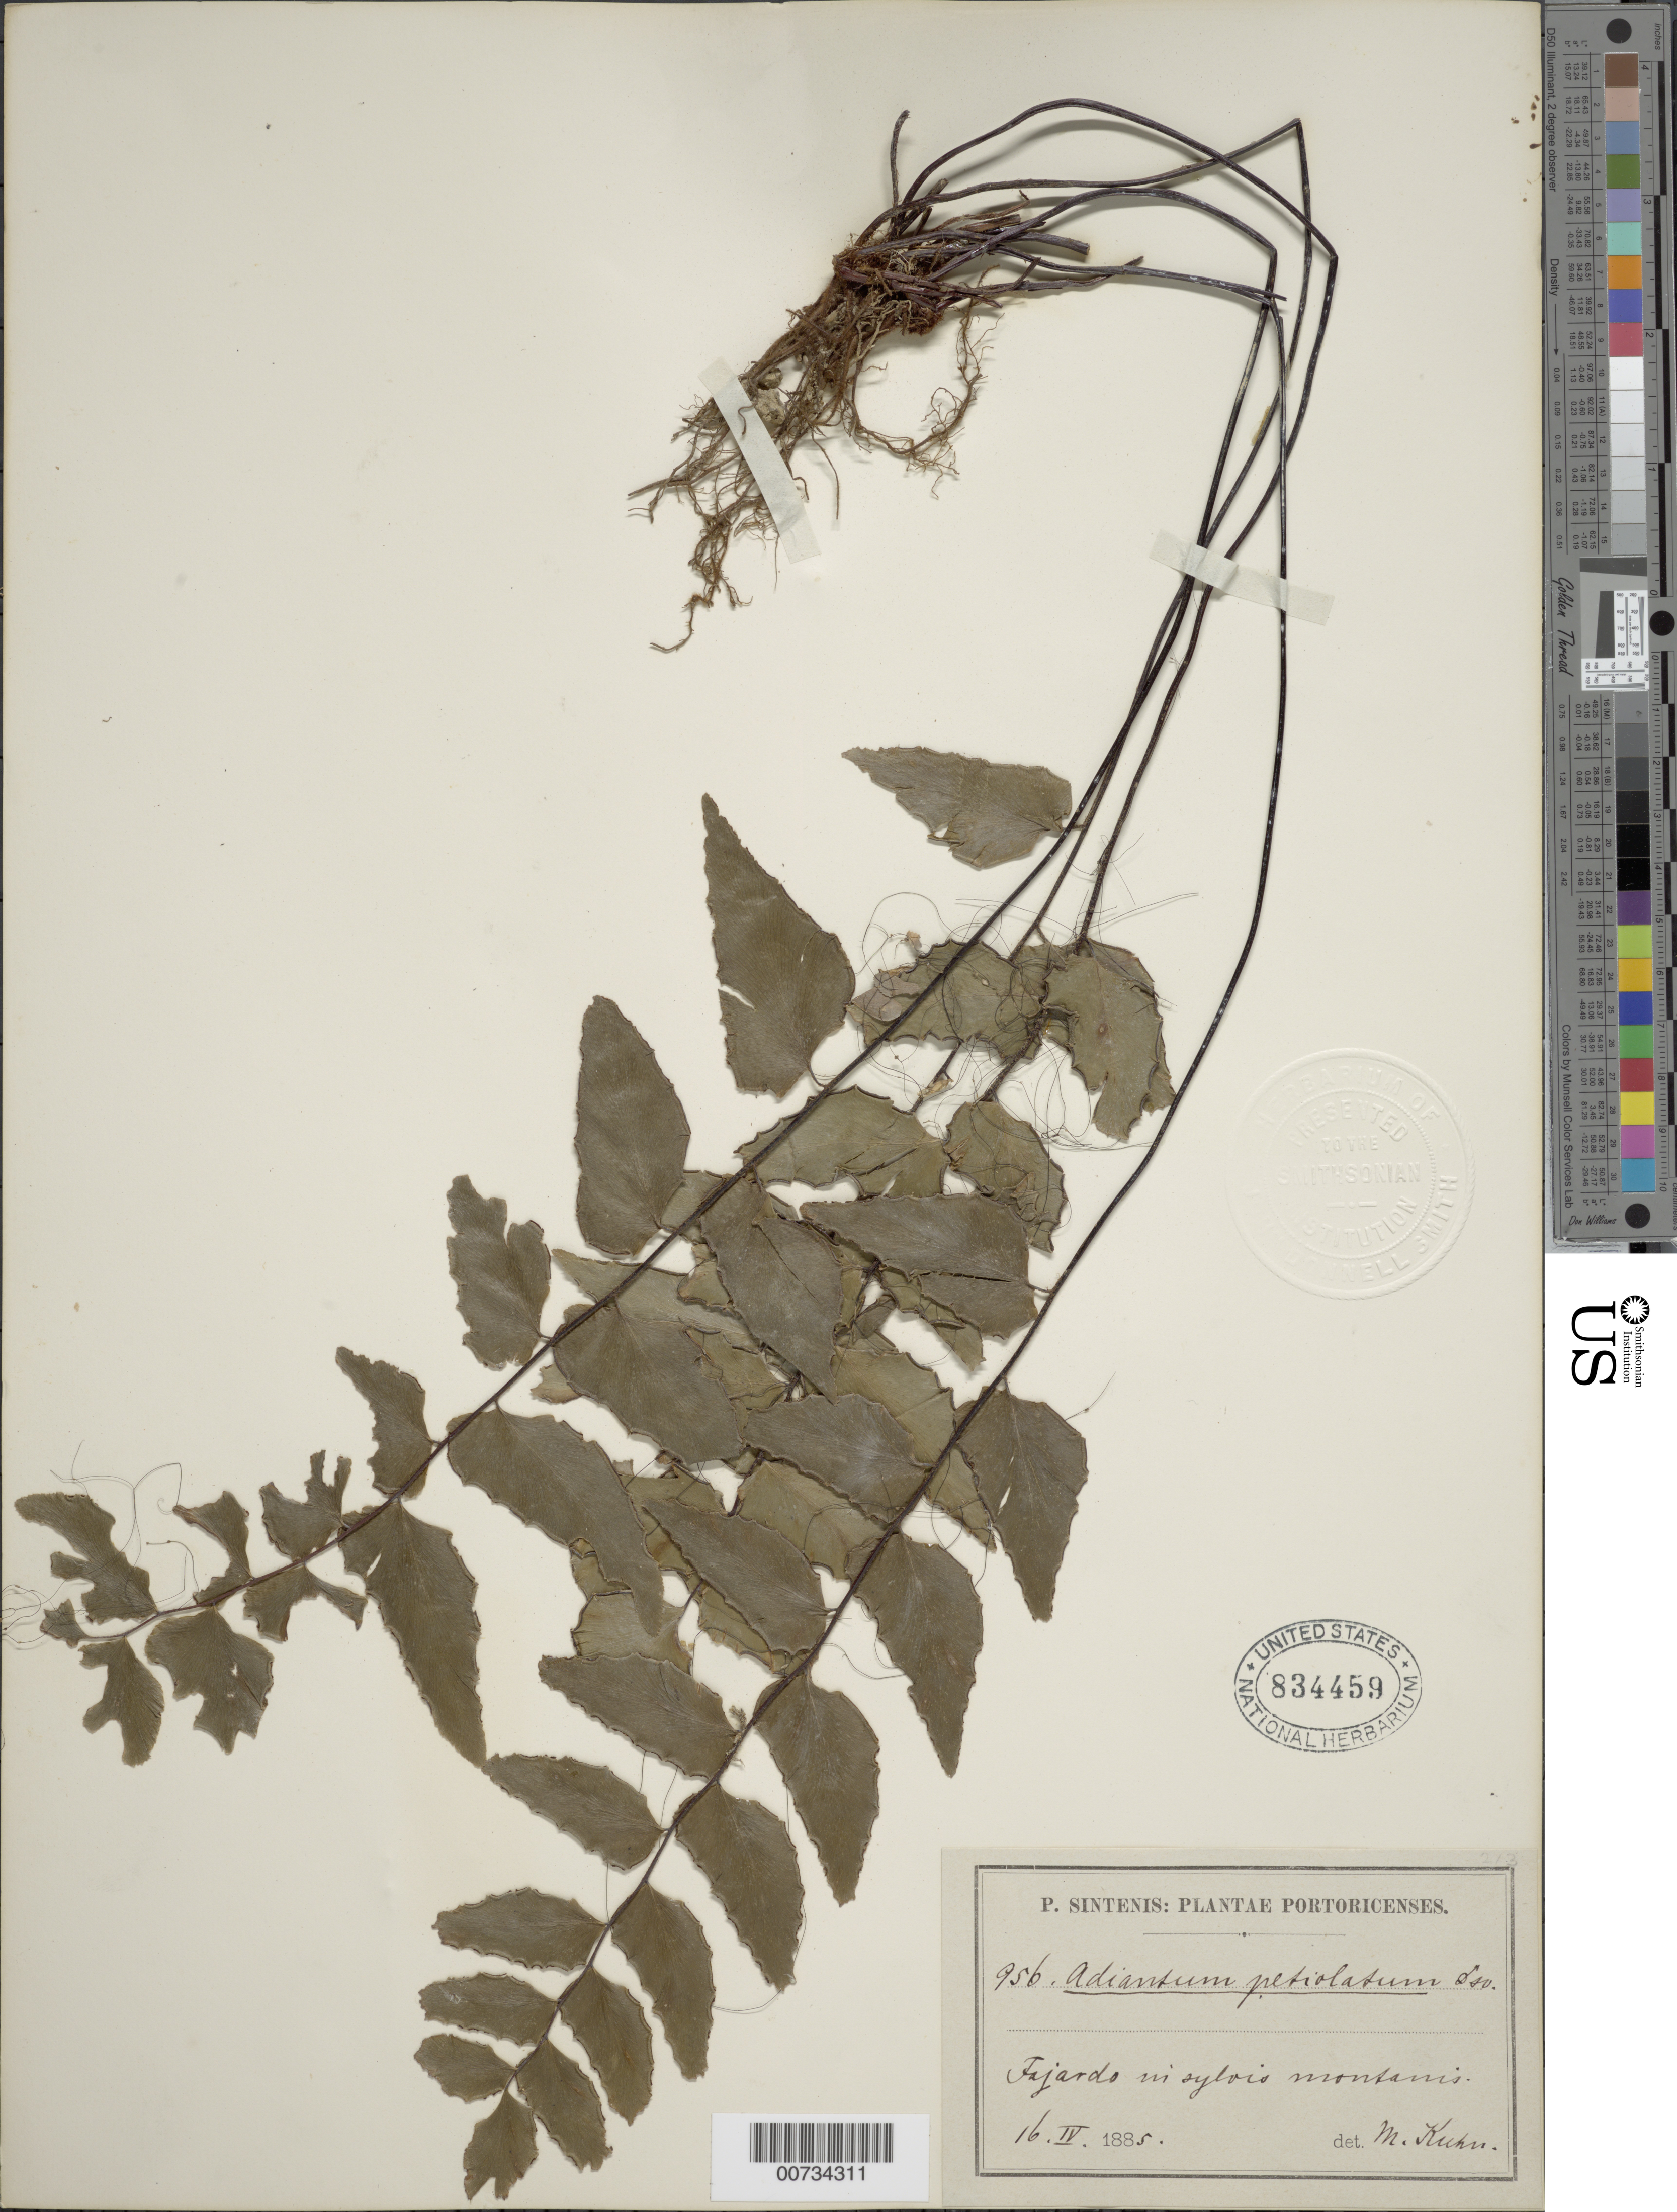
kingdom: Plantae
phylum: Tracheophyta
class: Polypodiopsida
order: Polypodiales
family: Pteridaceae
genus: Adiantum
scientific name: Adiantum petiolatum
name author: Desv.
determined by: Kuhn, D. M.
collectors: P. Sintenis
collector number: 956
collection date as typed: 16 Apr 1885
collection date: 1885-04-16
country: Puerto Rico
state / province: Fajardo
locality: Fajardo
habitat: In sylvis montanis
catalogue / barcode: US 834459